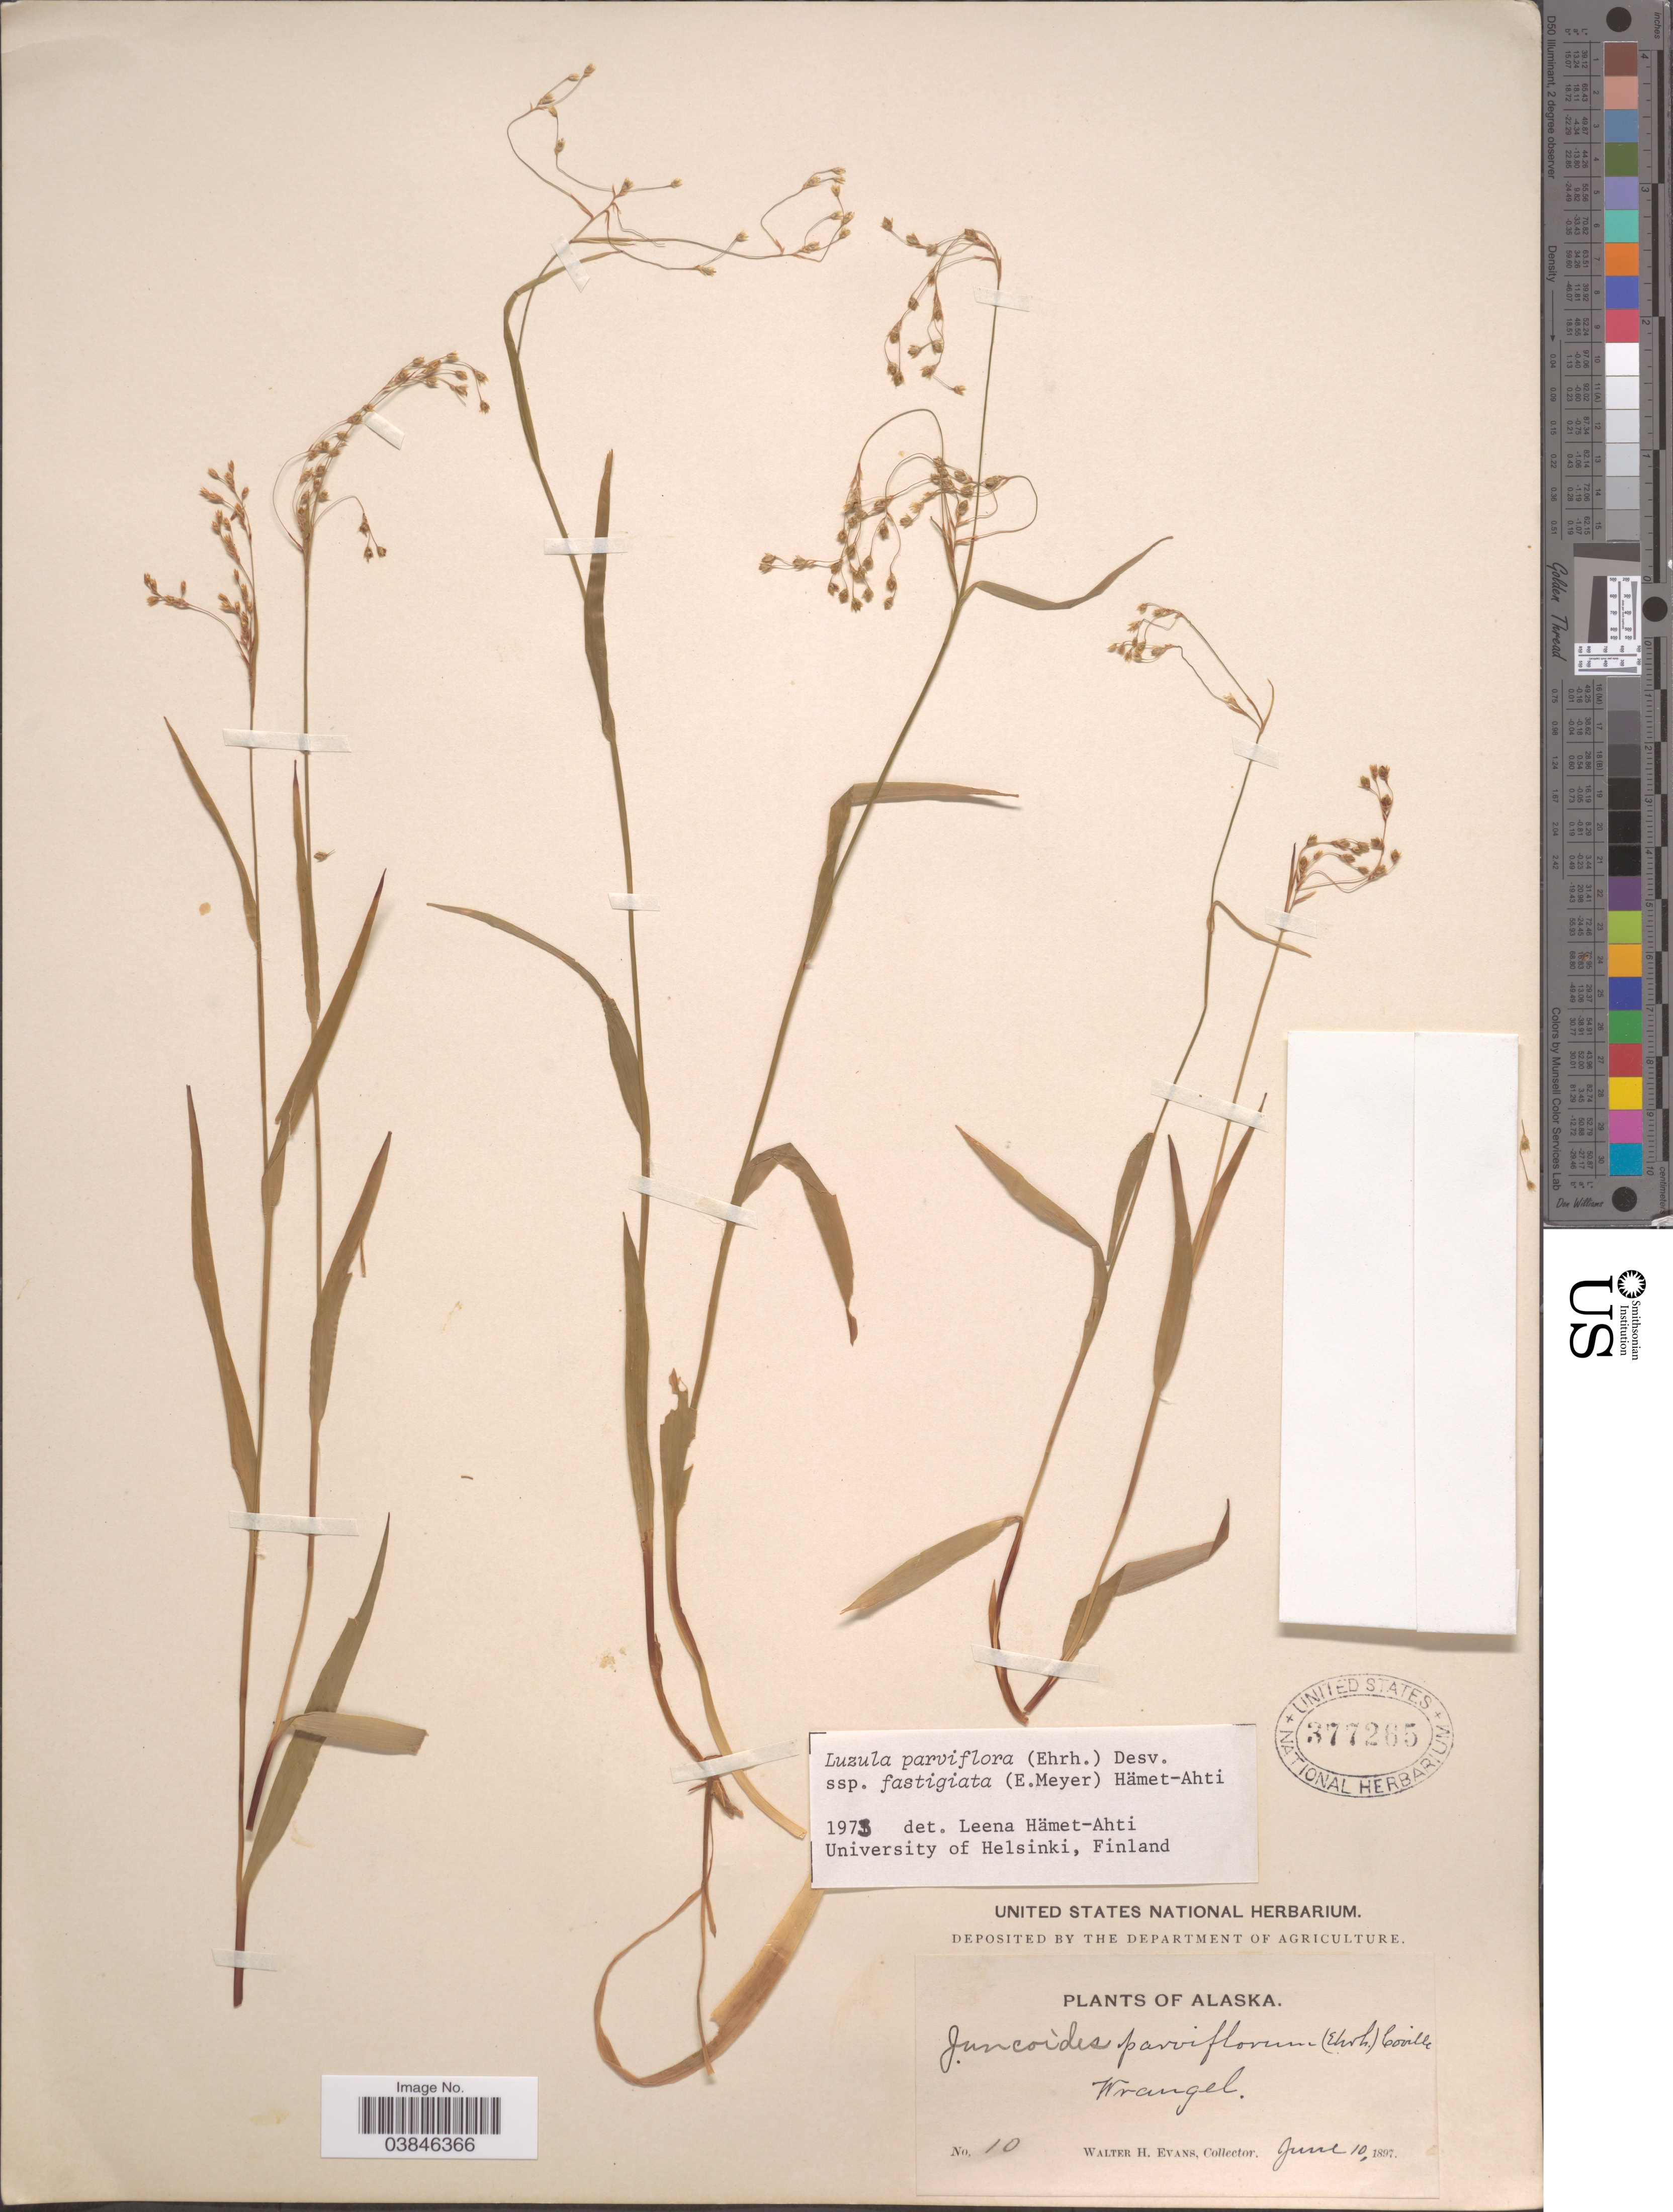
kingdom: Plantae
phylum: Tracheophyta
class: Liliopsida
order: Poales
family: Juncaceae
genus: Luzula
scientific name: Luzula parviflora subsp. fastigiata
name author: Buchenau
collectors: W. H. Evans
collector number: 10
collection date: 1897-06-10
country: United States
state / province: Alaska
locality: Wrangell.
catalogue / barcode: US 377265